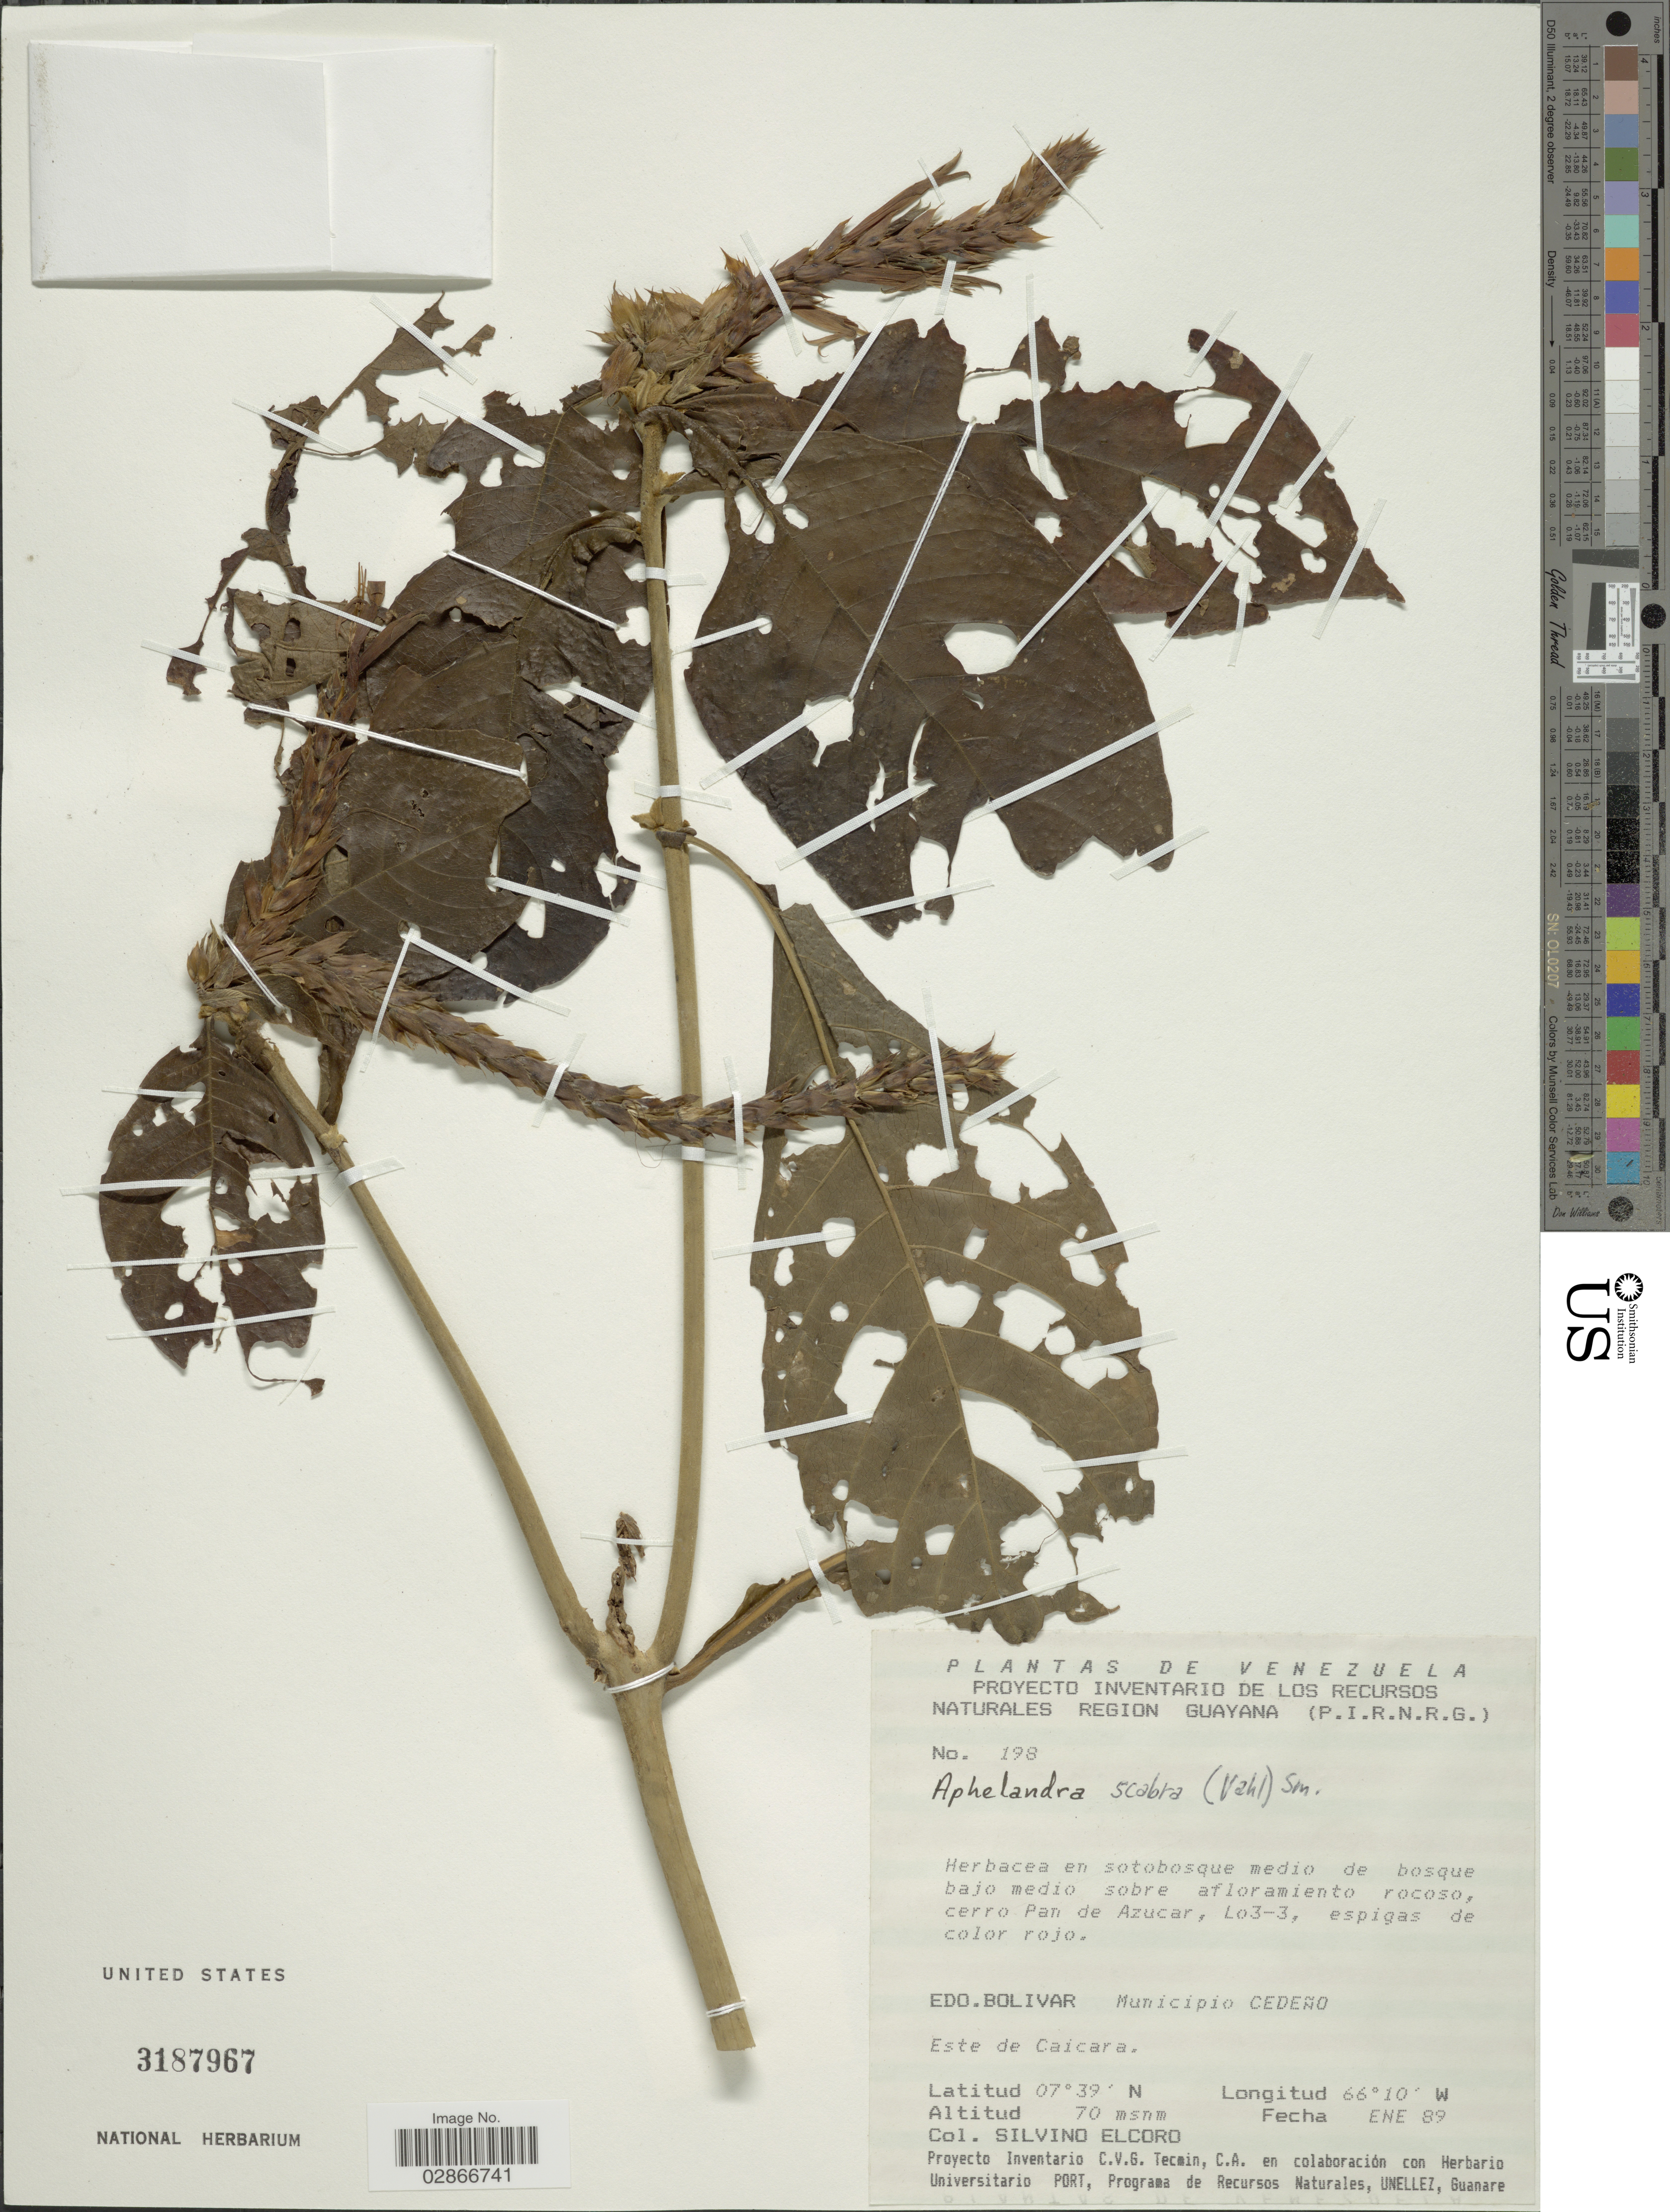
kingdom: Plantae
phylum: Tracheophyta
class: Magnoliopsida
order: Lamiales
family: Acanthaceae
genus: Aphelandra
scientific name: Aphelandra deppeana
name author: Schltdl. & Cham.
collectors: S. Elcoro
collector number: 198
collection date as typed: Transcribed d/m/y: /1/89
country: Venezuela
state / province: Bolivar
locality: Municipio Cedeño, Este de Caicara.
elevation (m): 70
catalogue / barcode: US 3187967